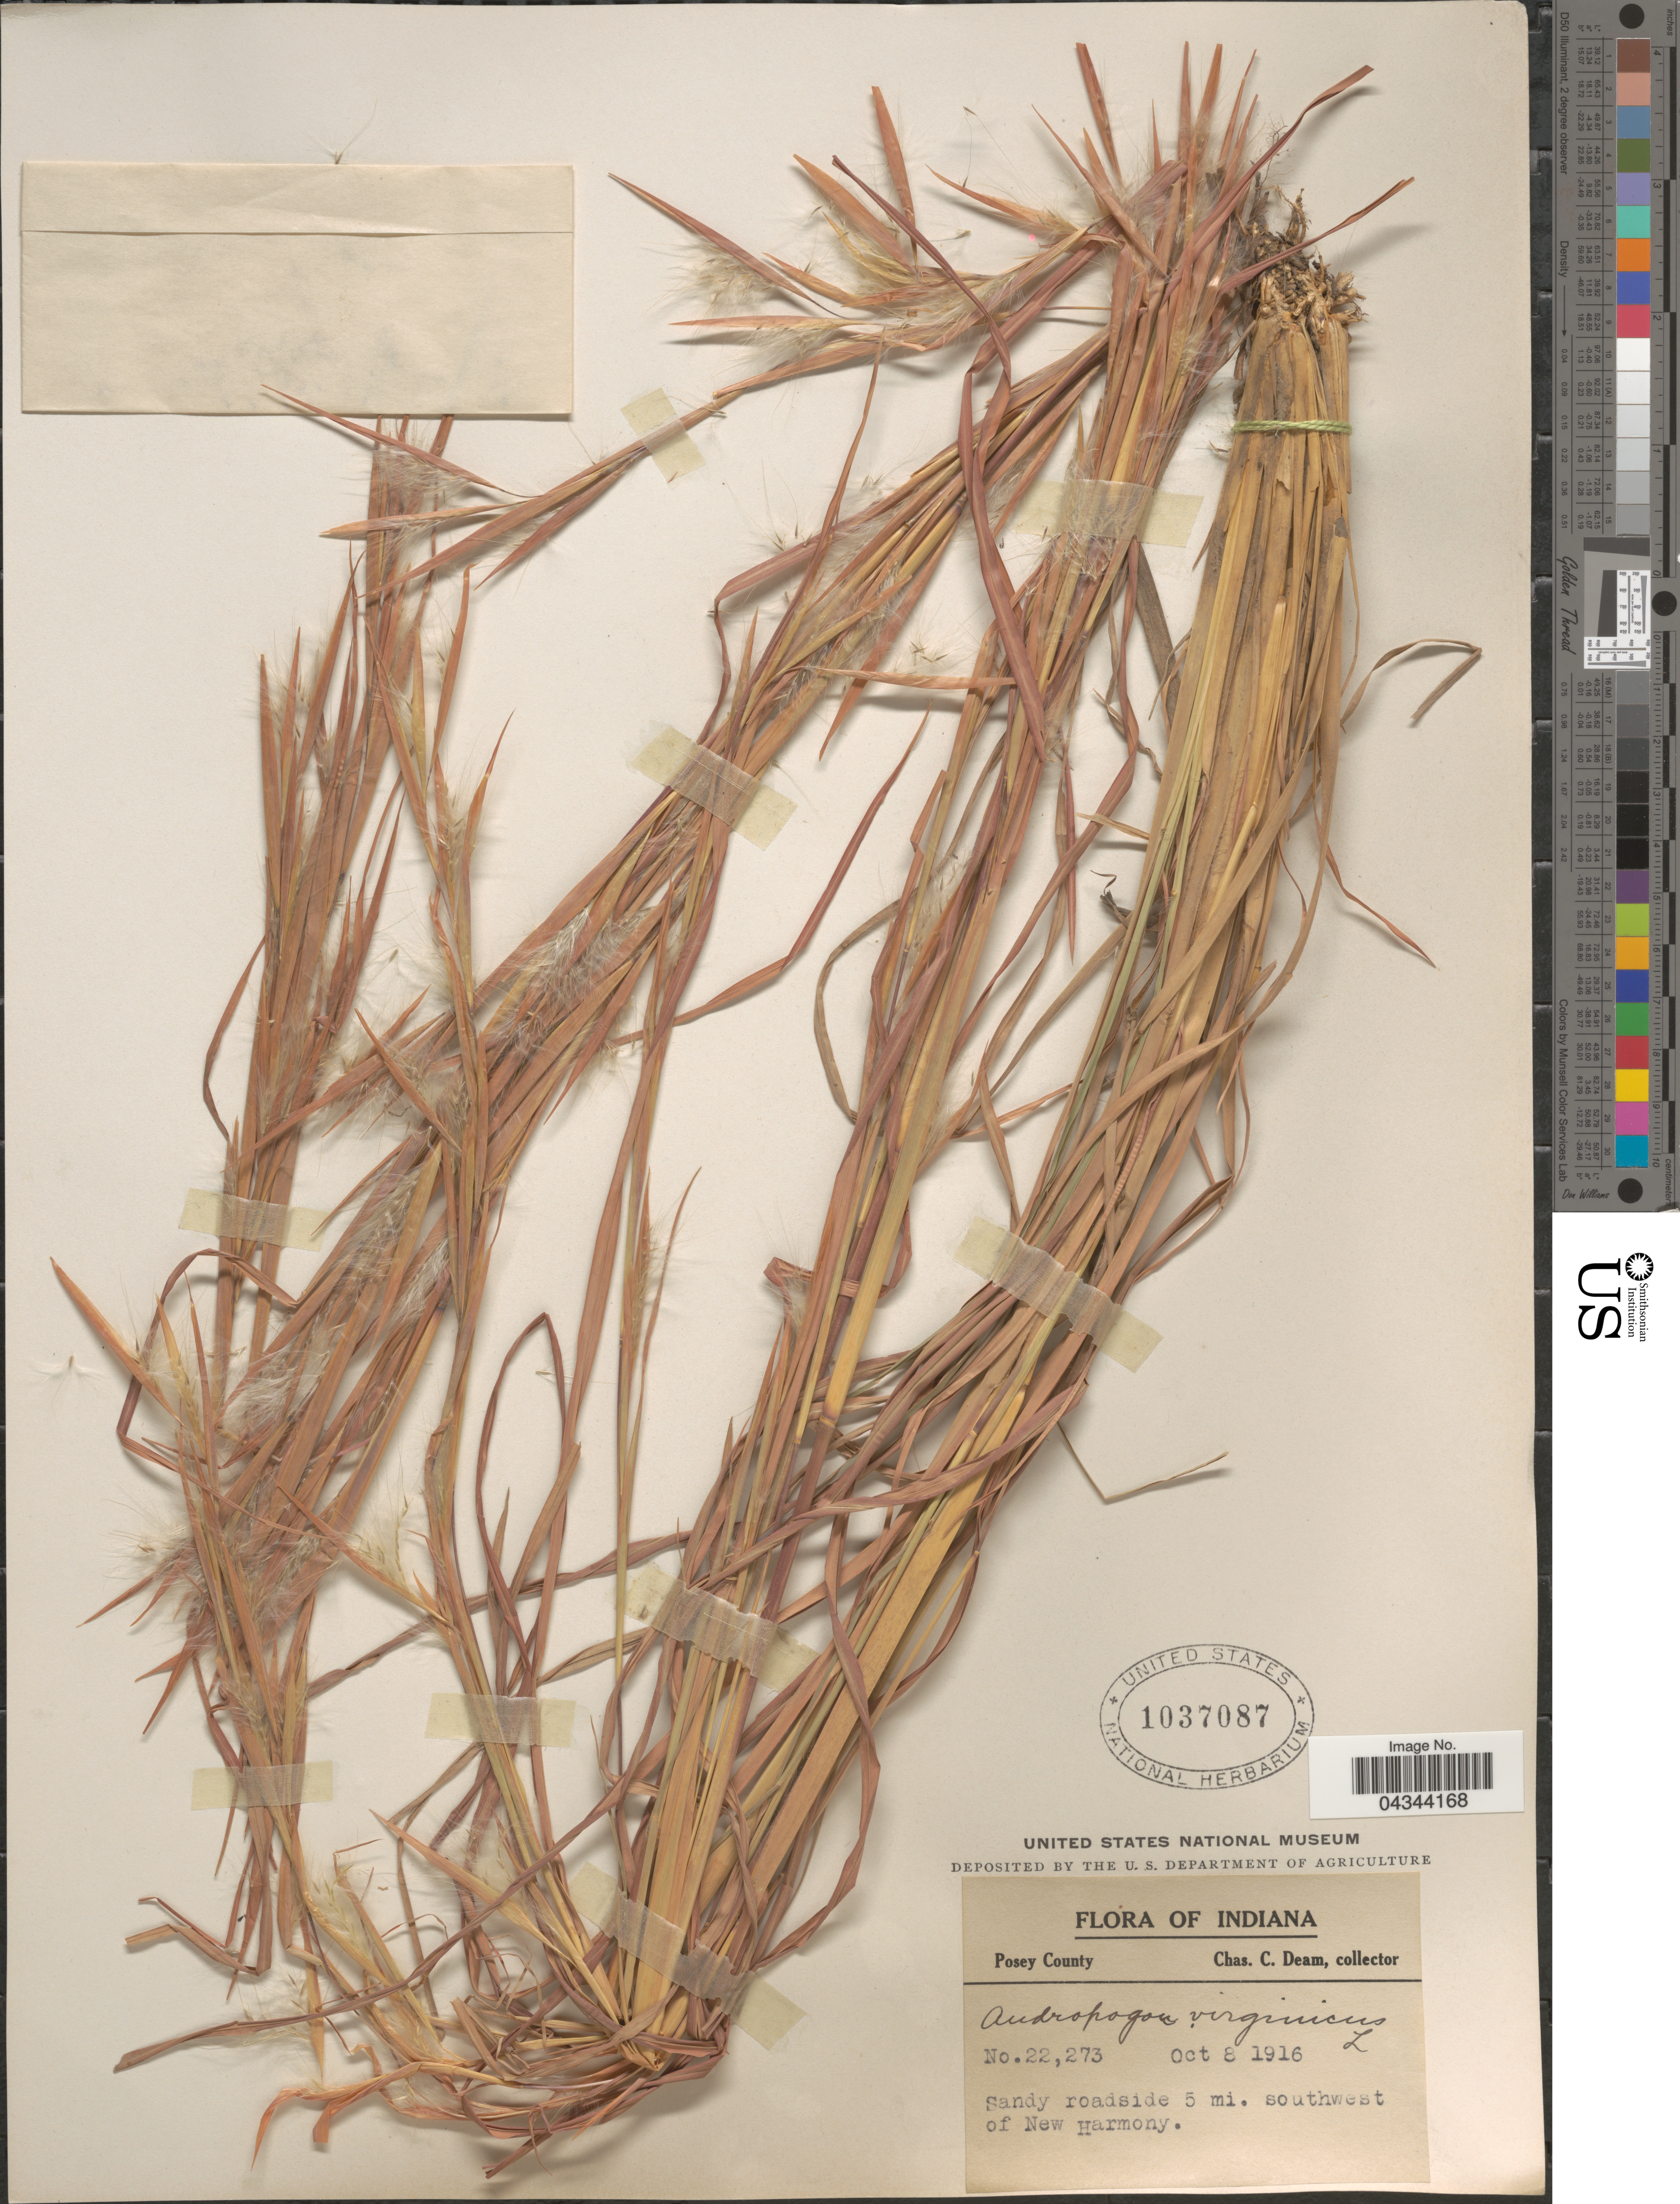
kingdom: Plantae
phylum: Tracheophyta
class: Liliopsida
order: Poales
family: Poaceae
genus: Andropogon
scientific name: Andropogon virginicus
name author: L.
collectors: C. C. Deam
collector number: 22273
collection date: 1916-10-08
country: United States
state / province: Indiana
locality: Posey County. 5 mi. southwest of New Harmony.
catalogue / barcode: US 1037087